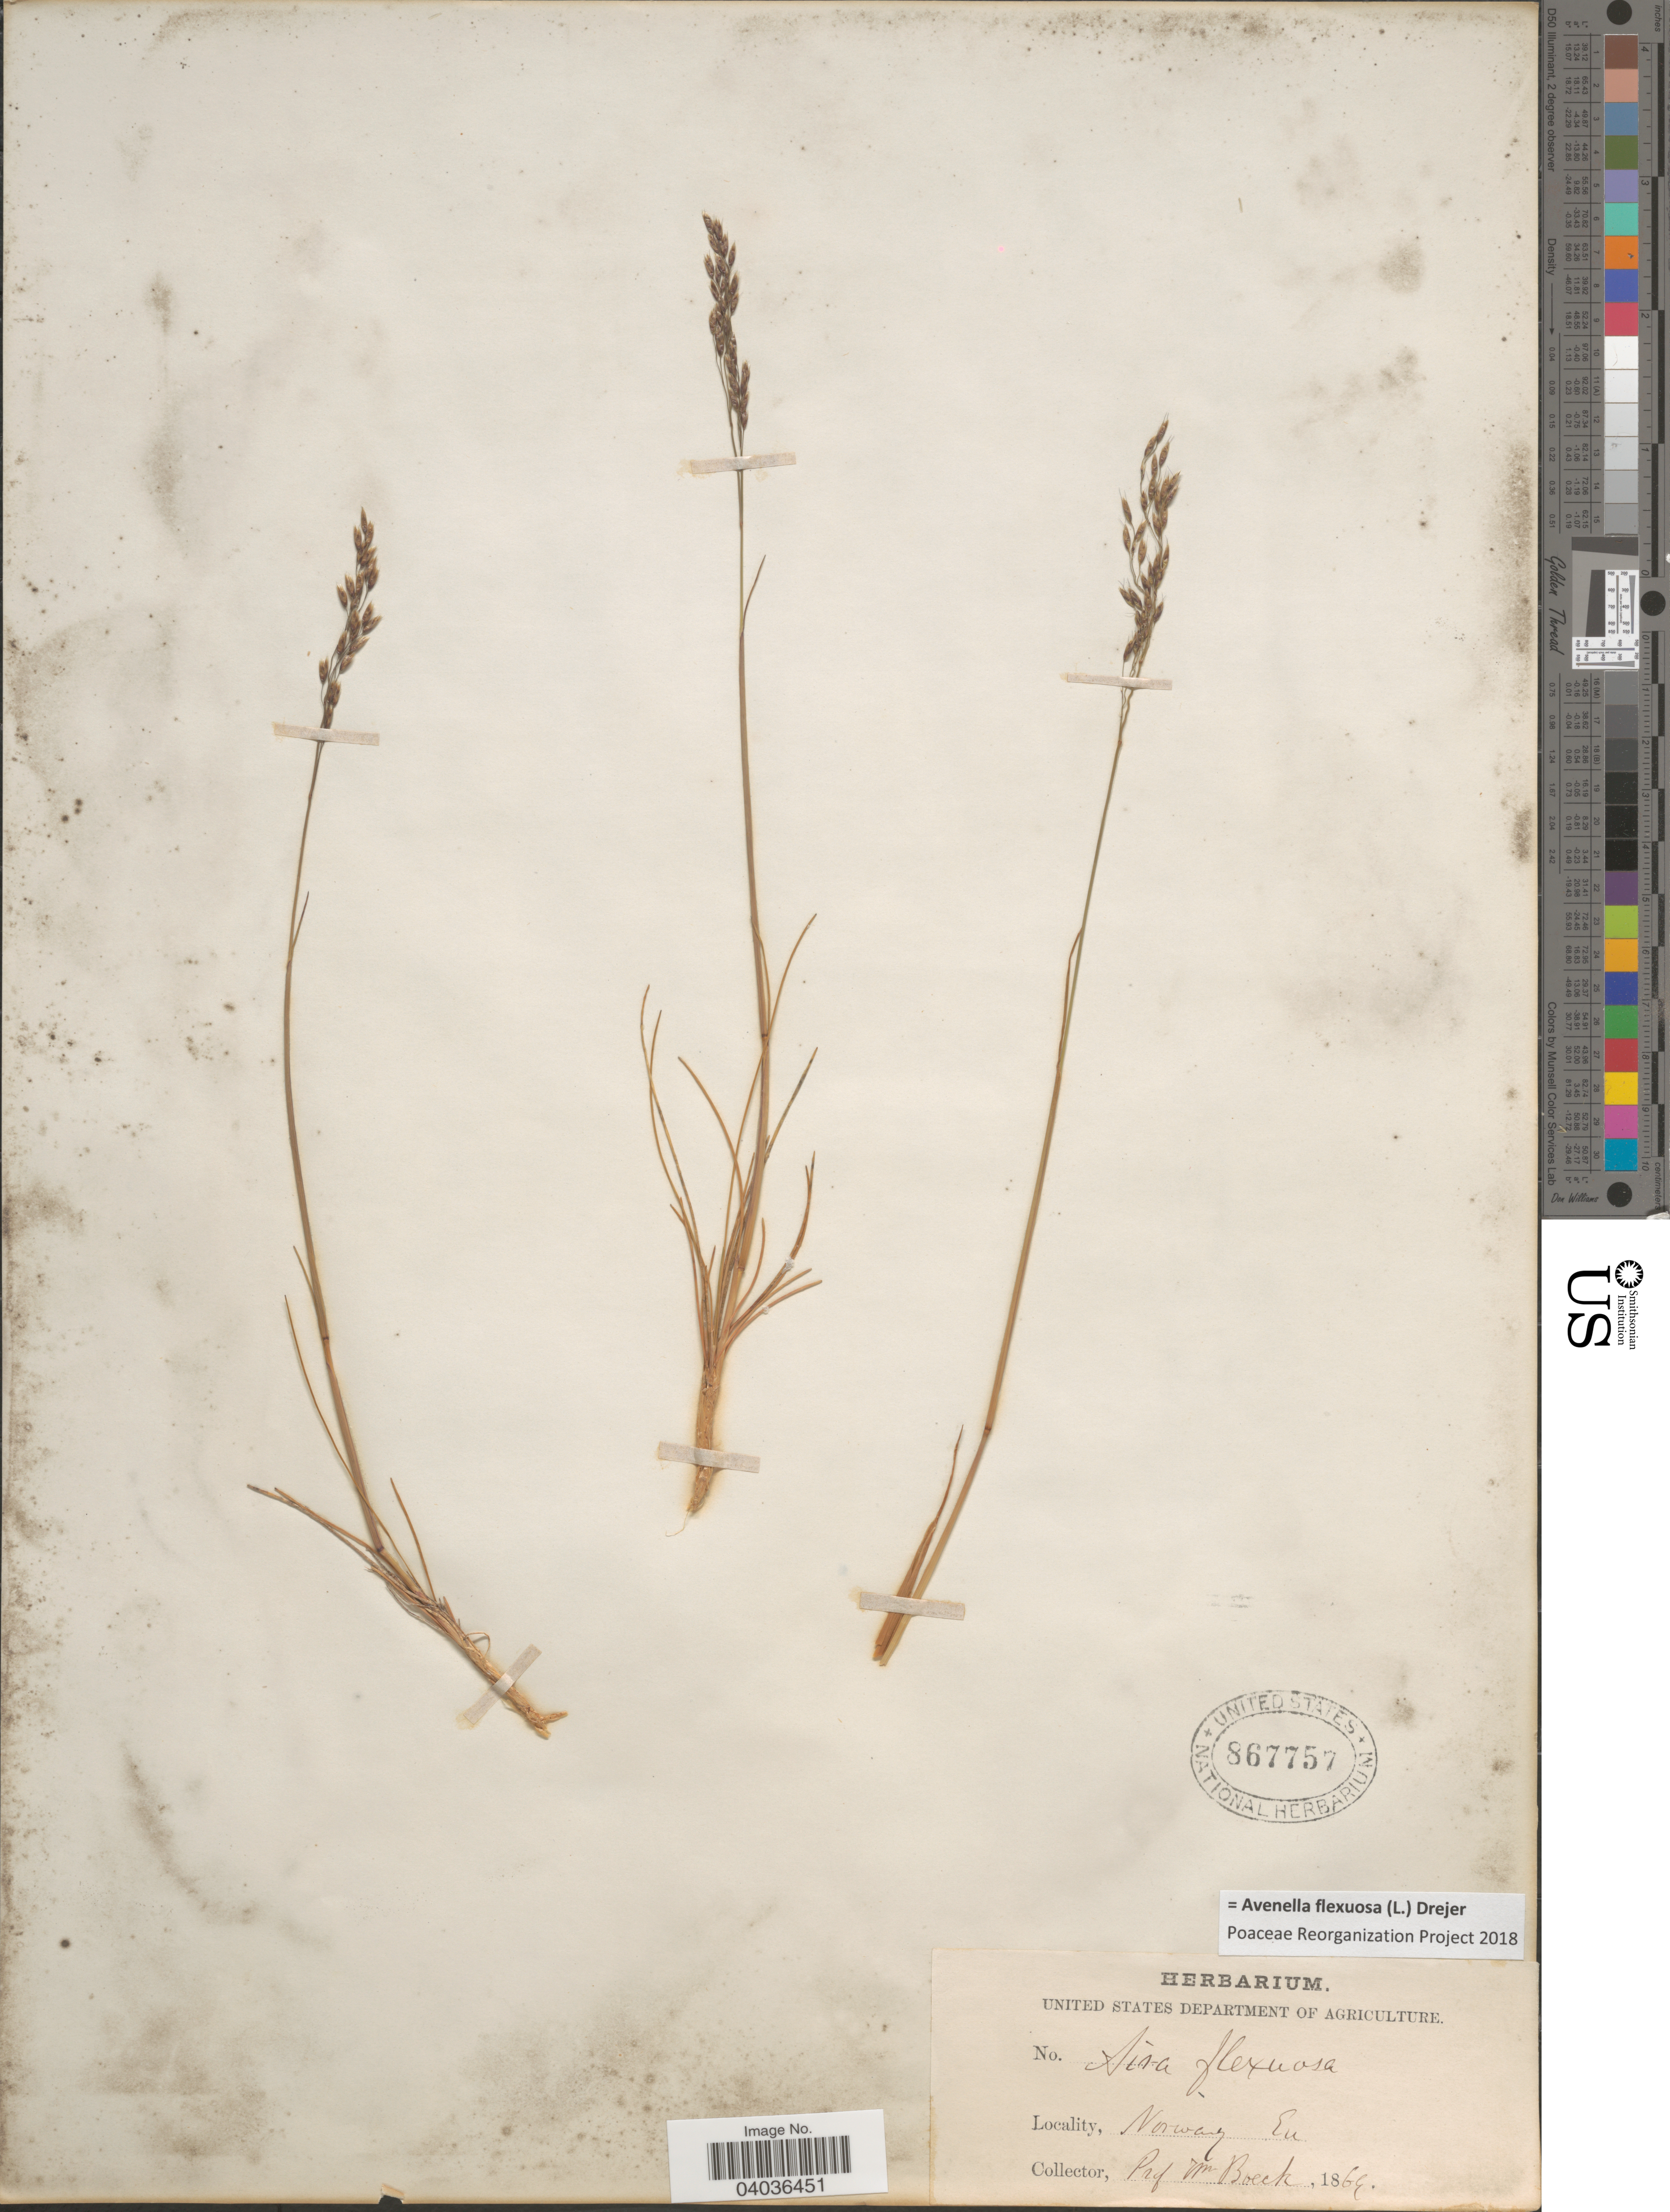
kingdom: Plantae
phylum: Tracheophyta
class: Liliopsida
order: Poales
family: Poaceae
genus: Avenella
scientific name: Avenella flexuosa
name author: (L.) Drejer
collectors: W. Boeck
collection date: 1864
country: Norway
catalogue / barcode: US 867757